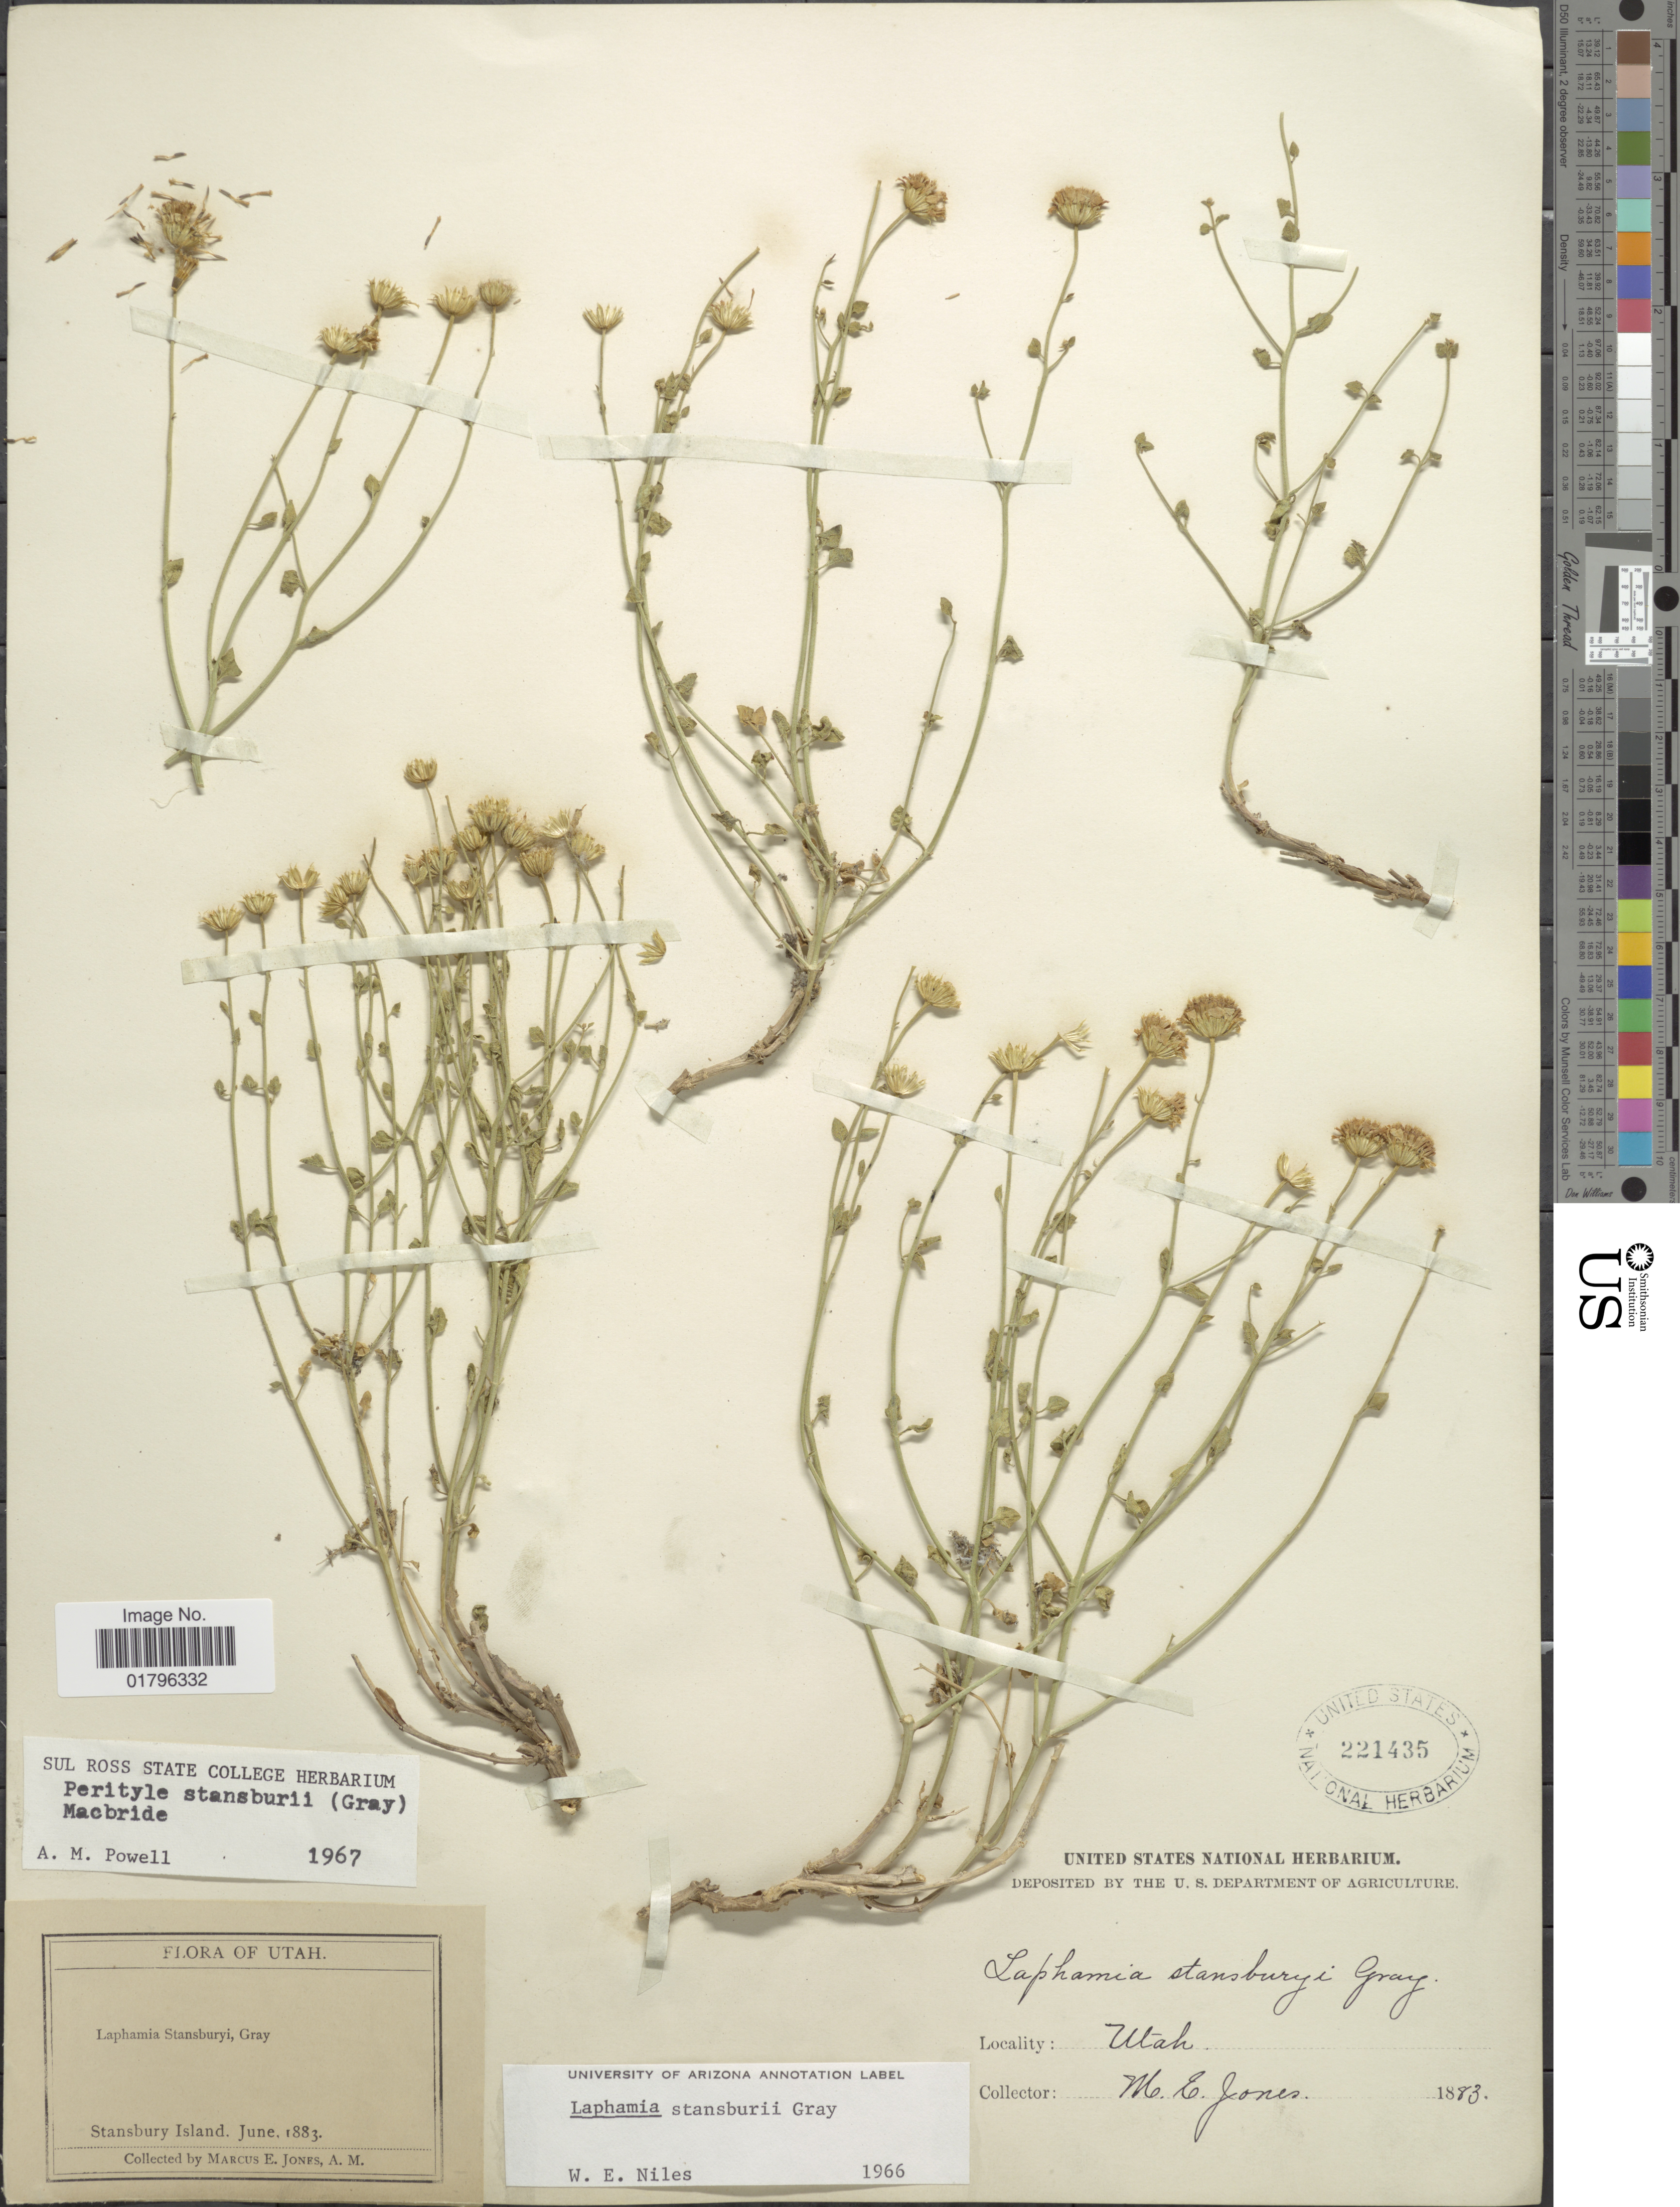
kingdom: Plantae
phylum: Tracheophyta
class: Magnoliopsida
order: Asterales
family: Asteraceae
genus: Perityle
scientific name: Perityle stansburyi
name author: (A. Gray) J.F. Macbr.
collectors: M. E. Jones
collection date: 1883-06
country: United States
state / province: Utah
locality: Stansburry Island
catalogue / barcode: US 221435